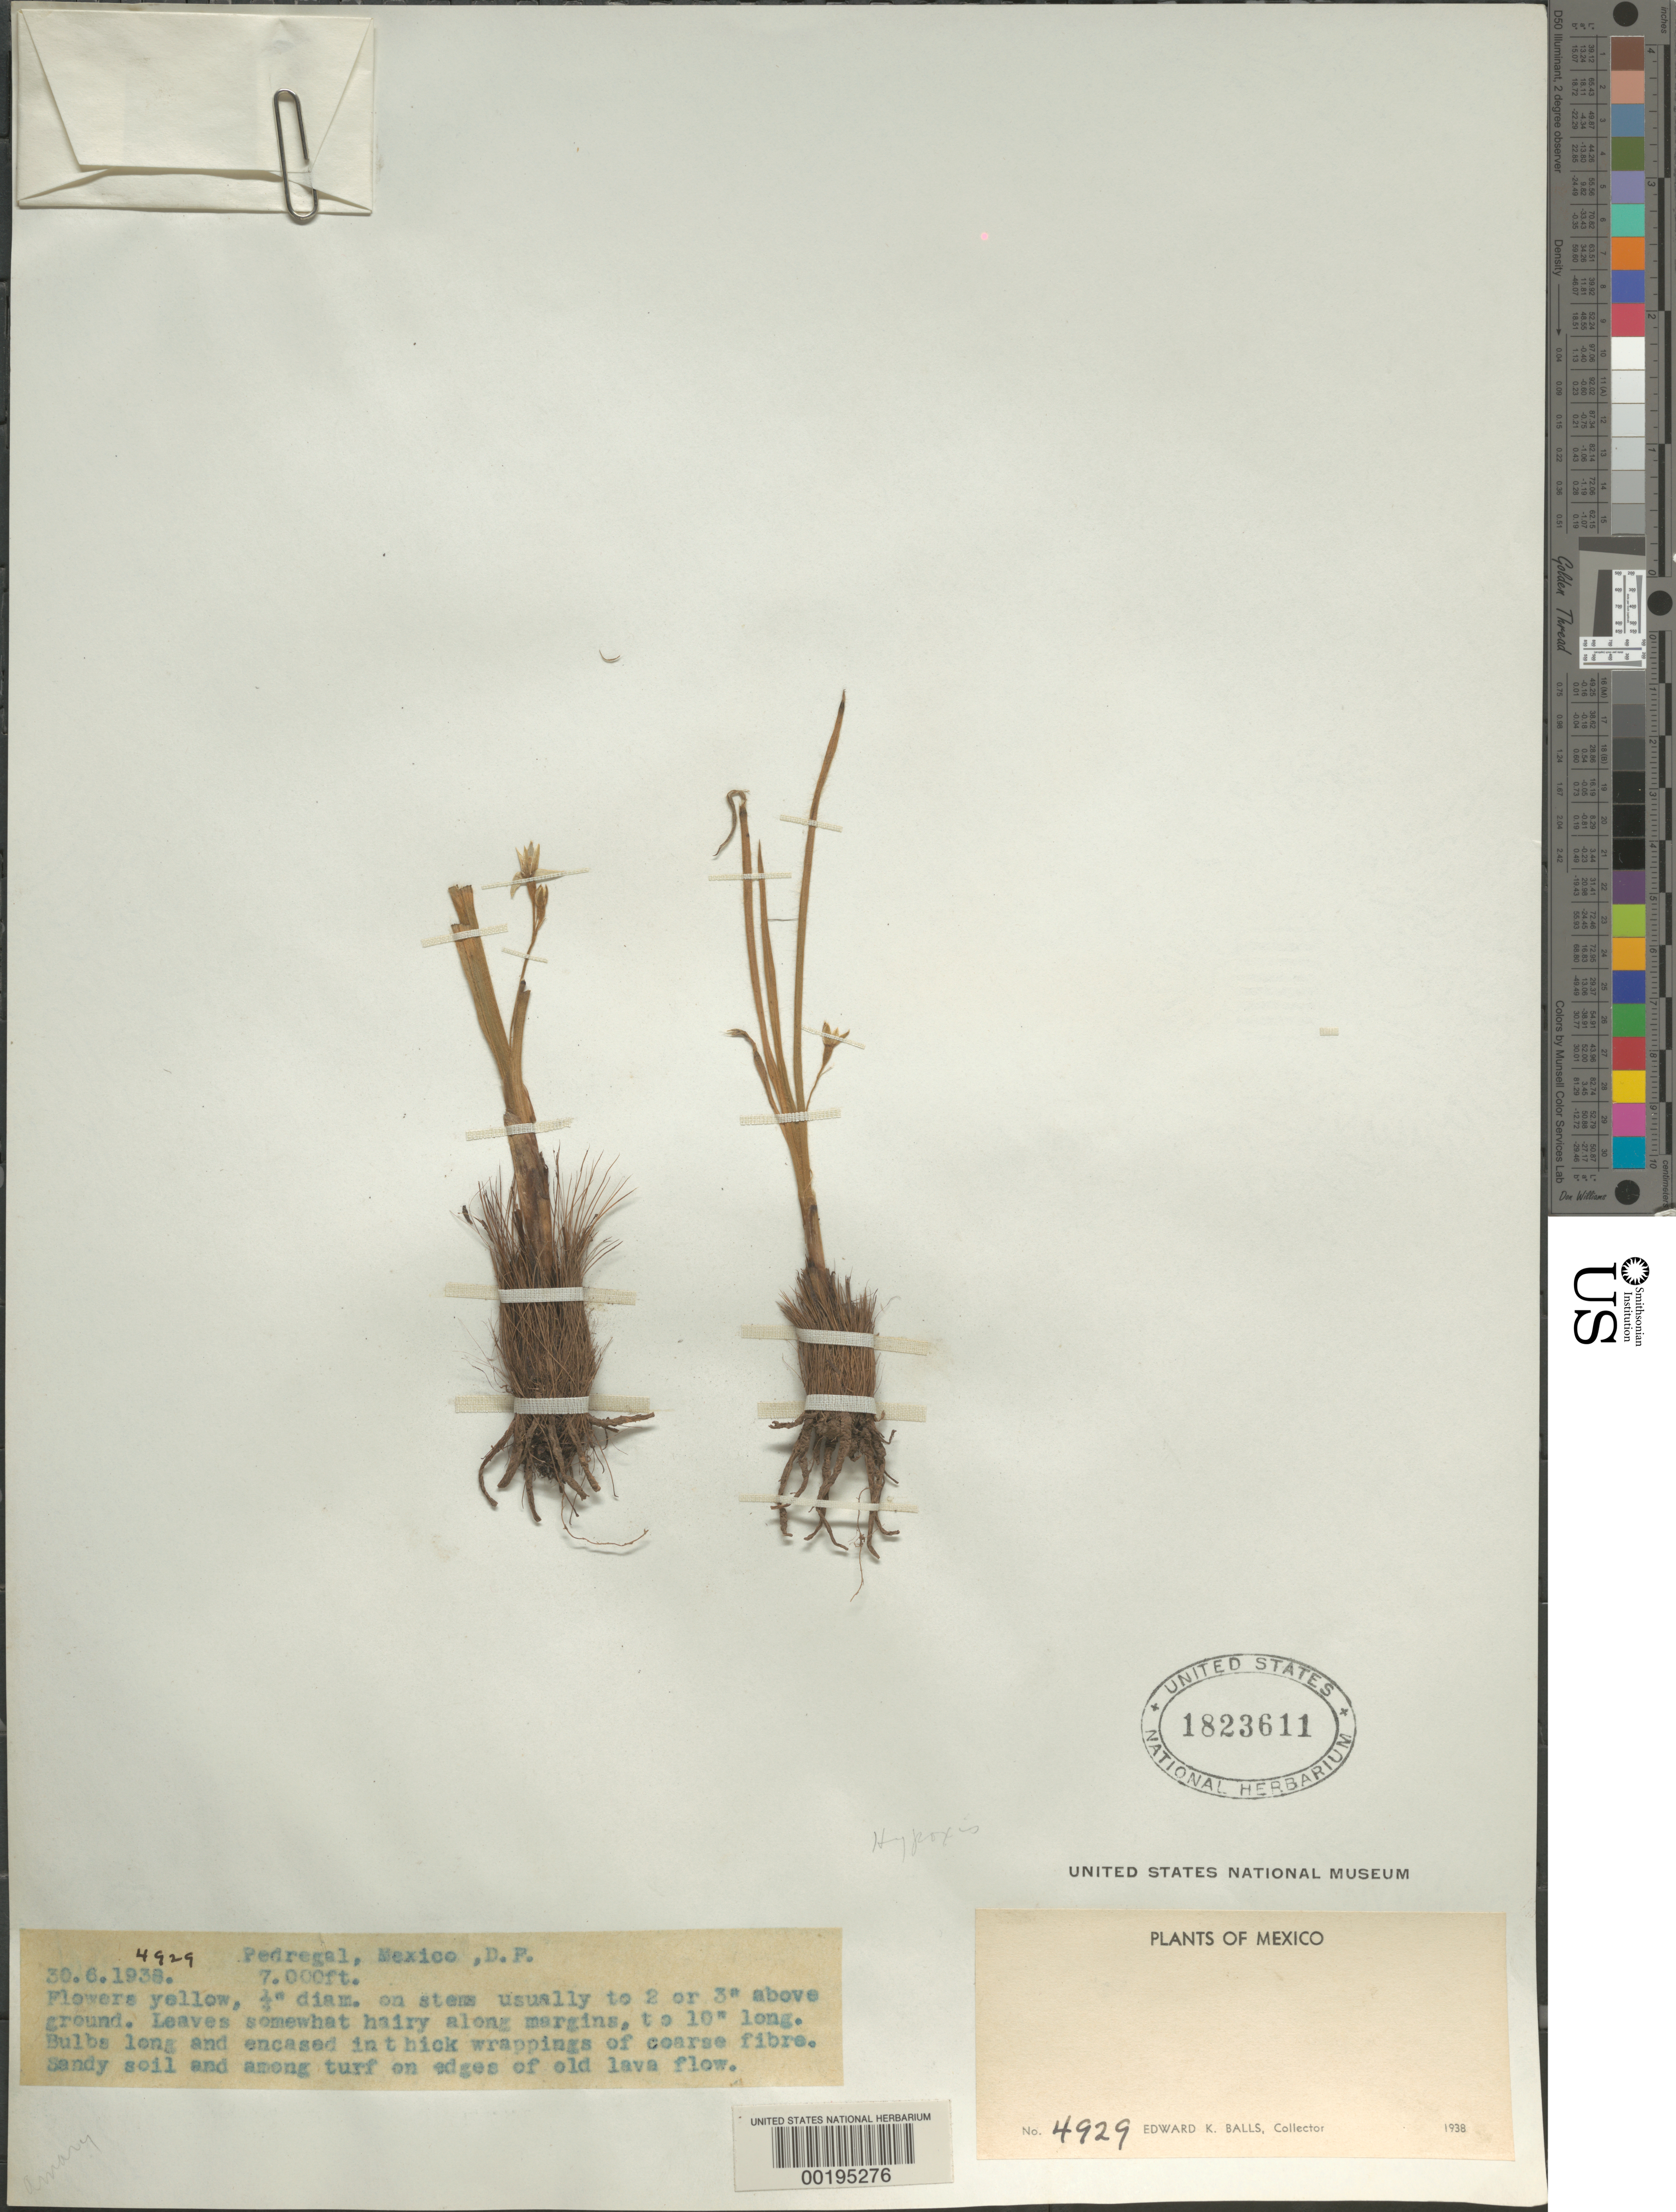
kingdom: Plantae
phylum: Tracheophyta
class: Liliopsida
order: Asparagales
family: Hypoxidaceae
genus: Hypoxis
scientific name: Hypoxis fibrata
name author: Brackett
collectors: E. K. Balls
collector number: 4929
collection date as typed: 30 Jun 1938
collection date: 1938-06-30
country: Mexico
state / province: Distrito Federal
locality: Pedregal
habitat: Sandy soil and among turf on edges of old lava flow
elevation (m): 2134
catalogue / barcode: US 1823611